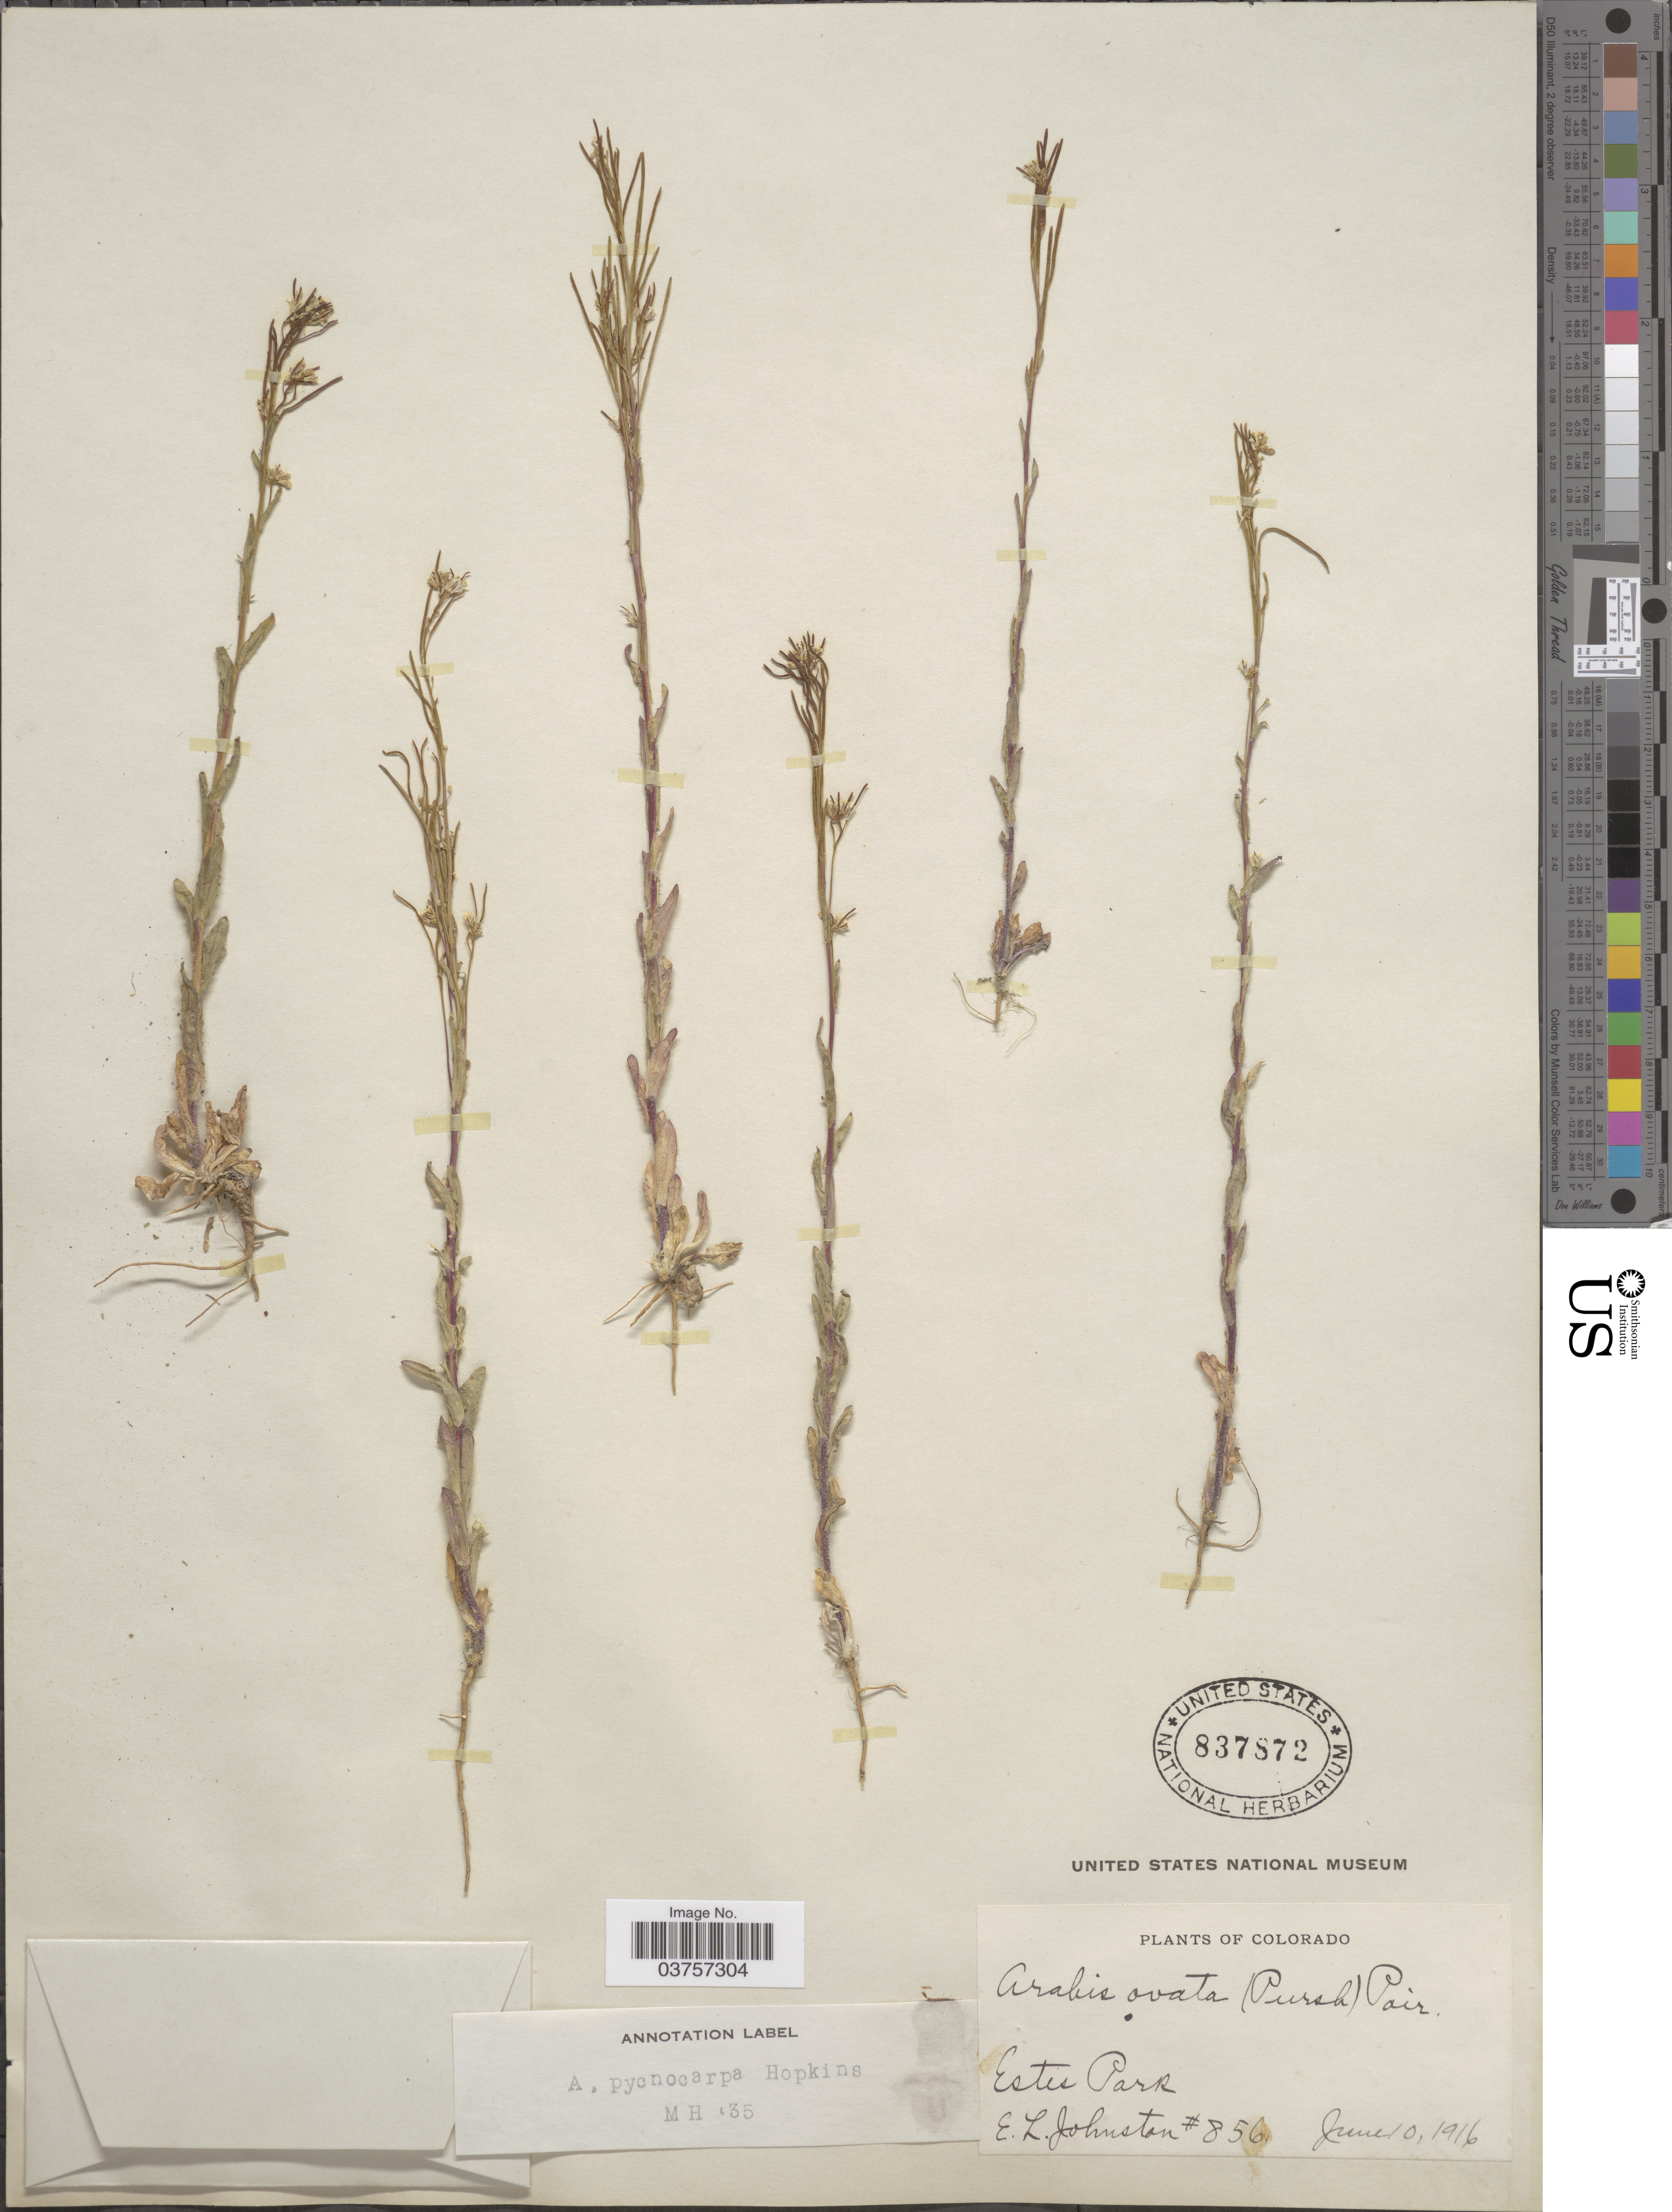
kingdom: Plantae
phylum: Tracheophyta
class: Magnoliopsida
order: Brassicales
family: Brassicaceae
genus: Arabis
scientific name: Arabis hirsuta var. pycnocarpa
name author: M. Hopkins & Rollins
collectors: E. L. Johnston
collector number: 856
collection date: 1916-06-10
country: United States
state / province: Colorado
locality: Estis Park.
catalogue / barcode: US 837872